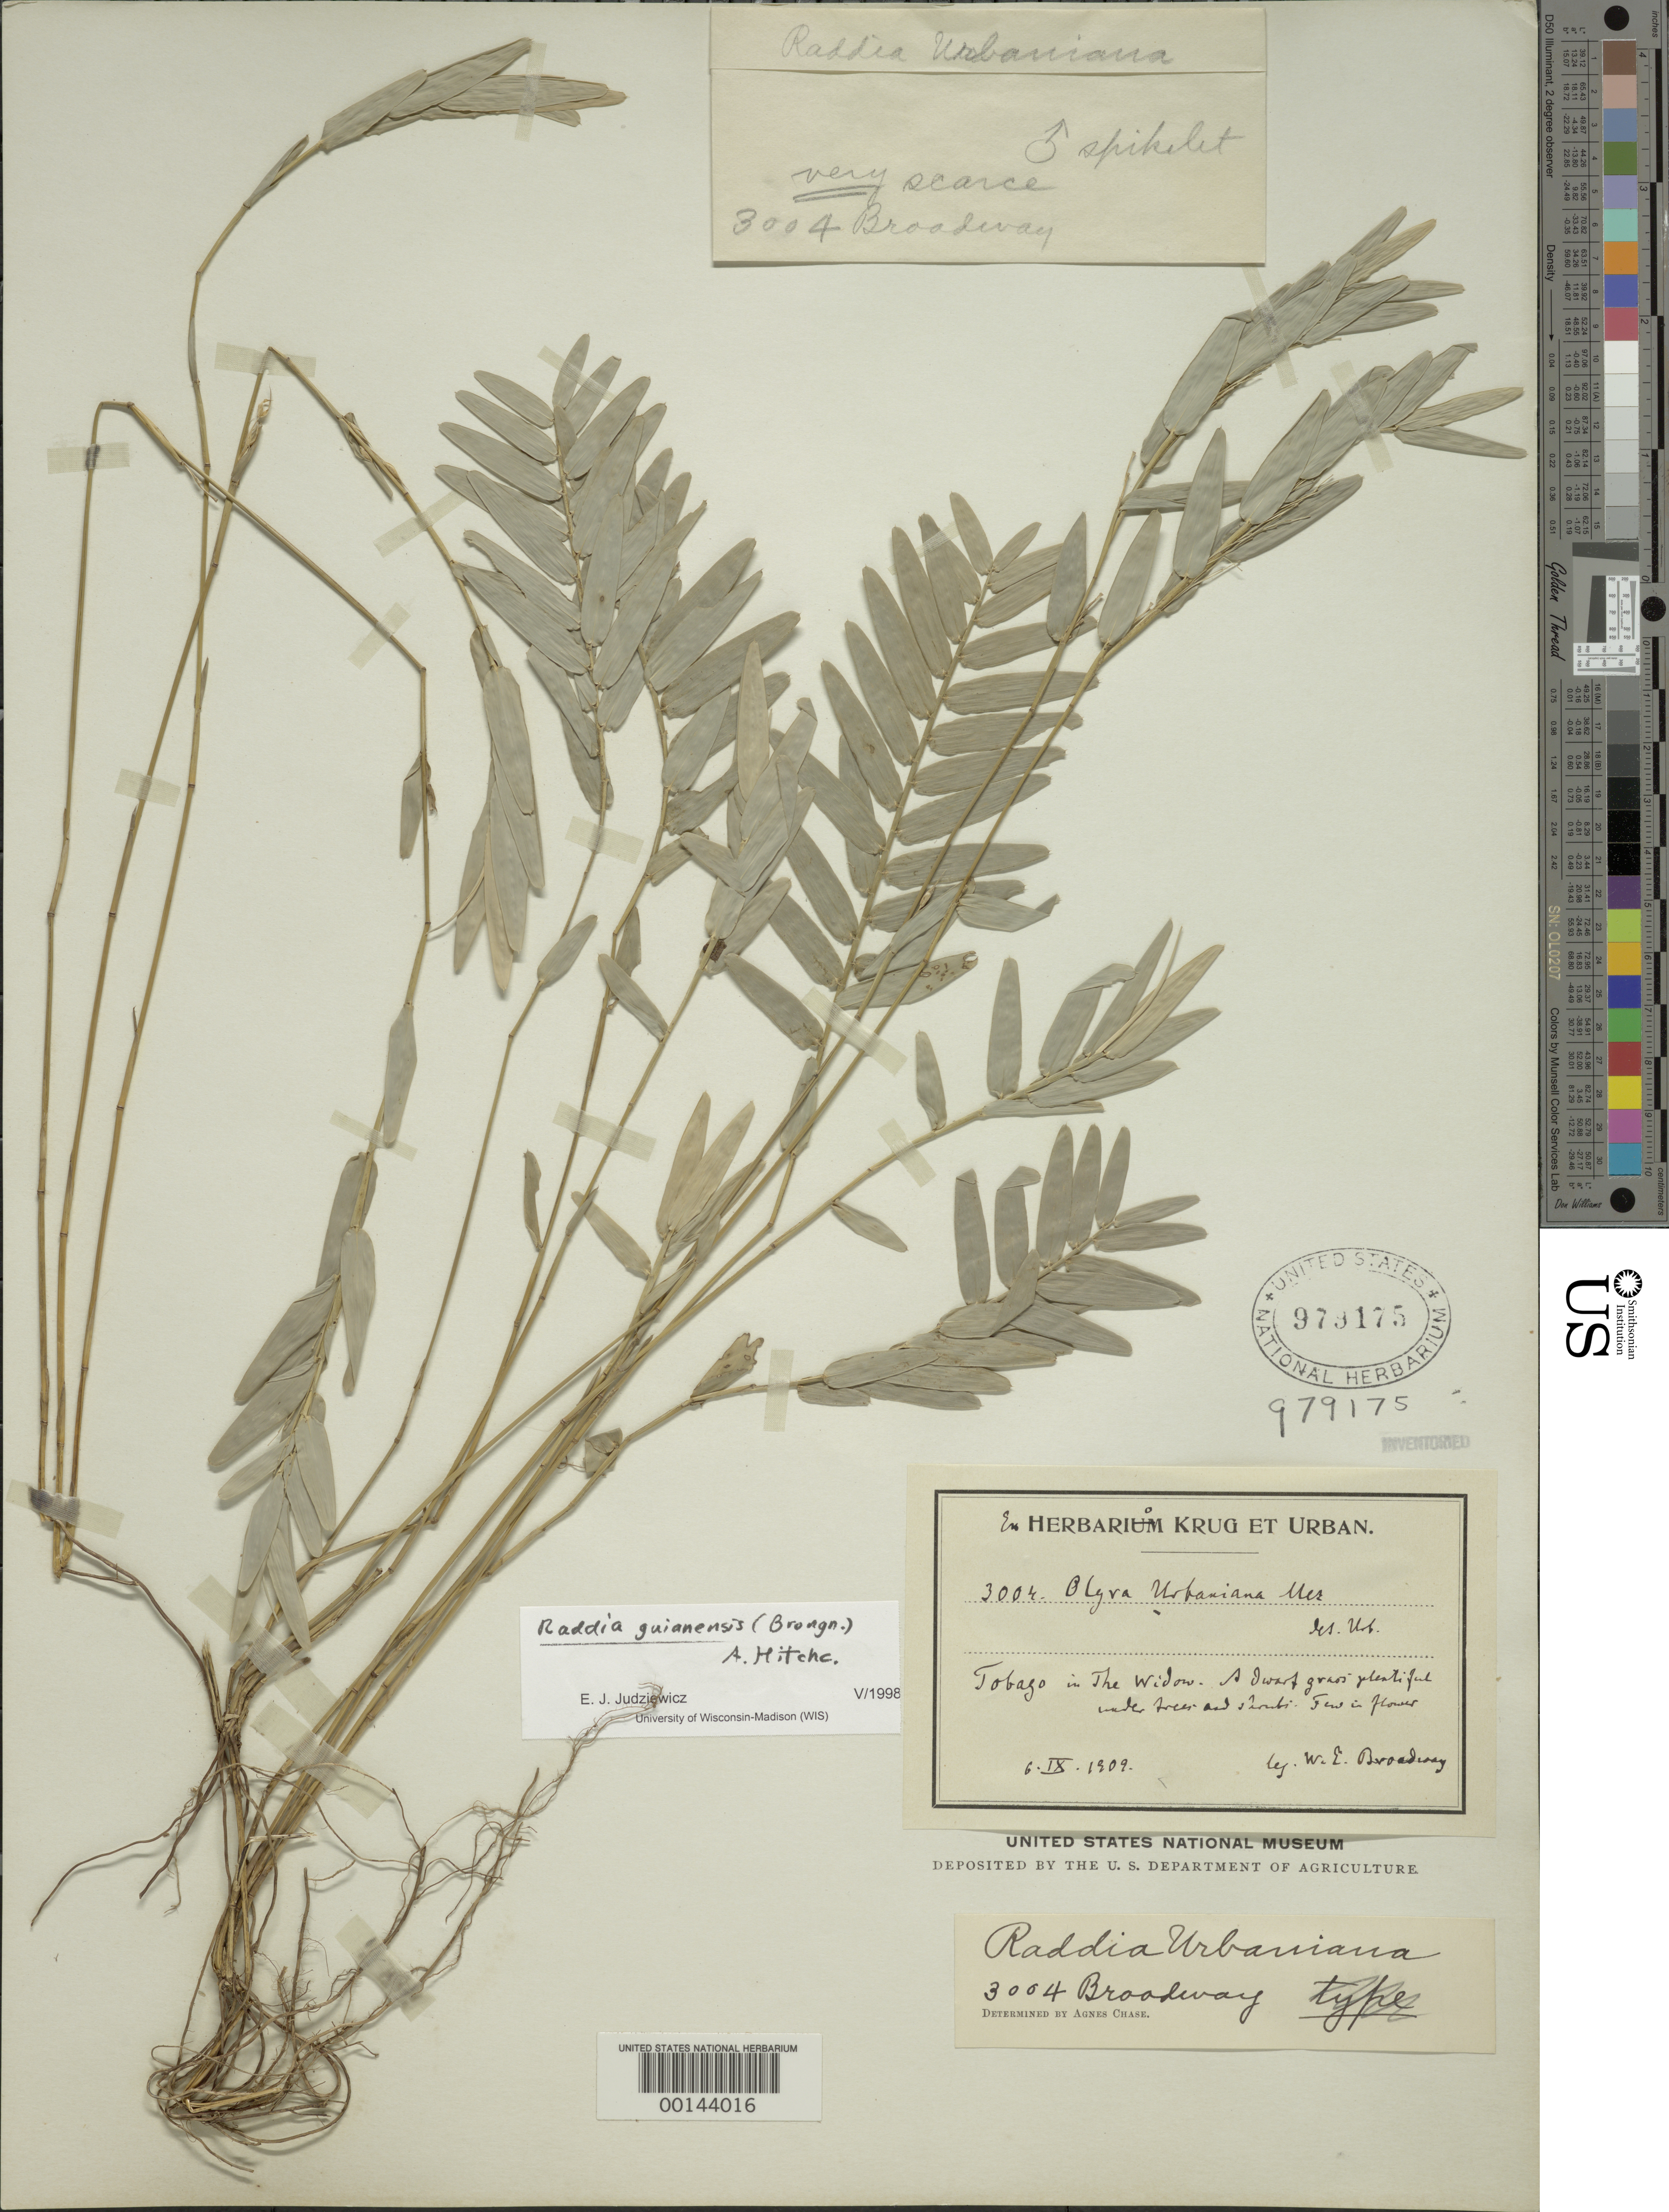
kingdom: Plantae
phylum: Tracheophyta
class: Liliopsida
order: Poales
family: Poaceae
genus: Raddia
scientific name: Raddia guianensis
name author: (Brongn.) Hitchc.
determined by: Judziewicz, E. J.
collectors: W. E. Broadway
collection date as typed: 06 Sep 1909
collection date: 1909-09-06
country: Trinidad and Tobago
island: Tobago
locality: The widow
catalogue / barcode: US 979175